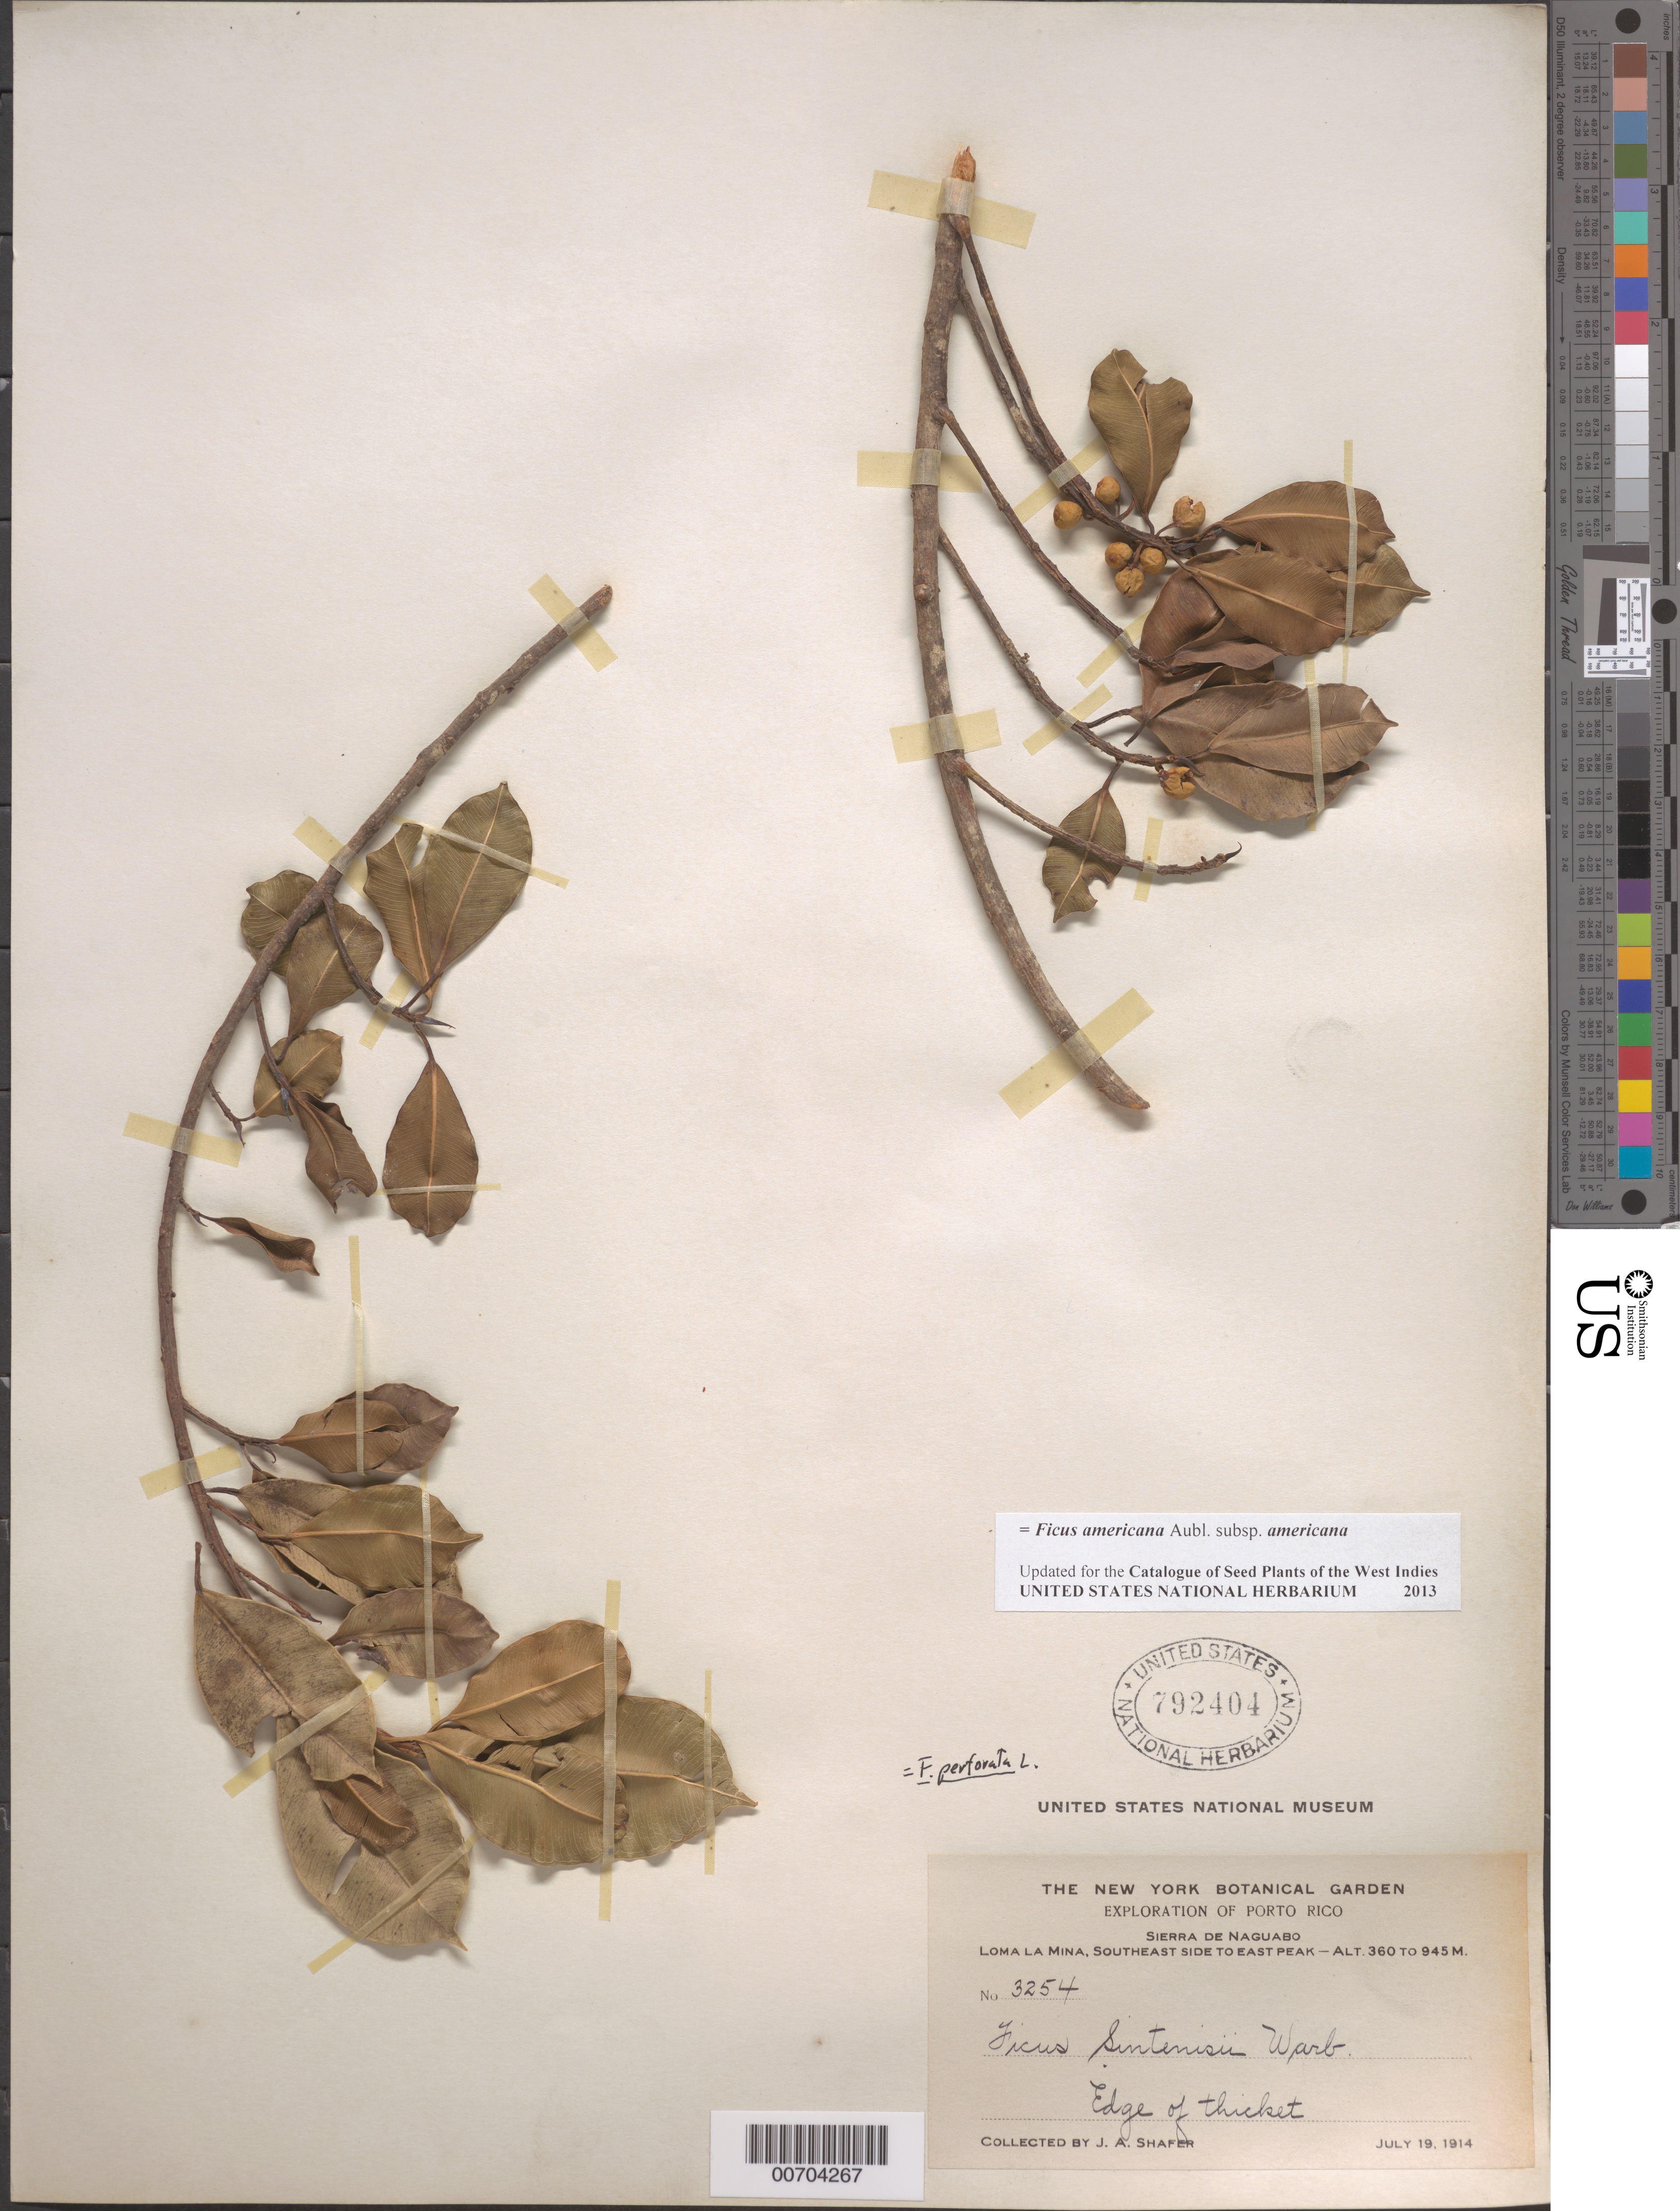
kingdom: Plantae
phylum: Tracheophyta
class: Magnoliopsida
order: Rosales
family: Moraceae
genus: Ficus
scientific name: Ficus perforata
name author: L.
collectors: J. A. Shafer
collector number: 3254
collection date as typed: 19 Jul 1914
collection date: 1914-07-19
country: Puerto Rico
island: Greater Antilles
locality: Sierra de Naguabo, Loma la Mina, SE side of E peak.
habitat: Edge of thicket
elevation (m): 360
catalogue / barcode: US 792404